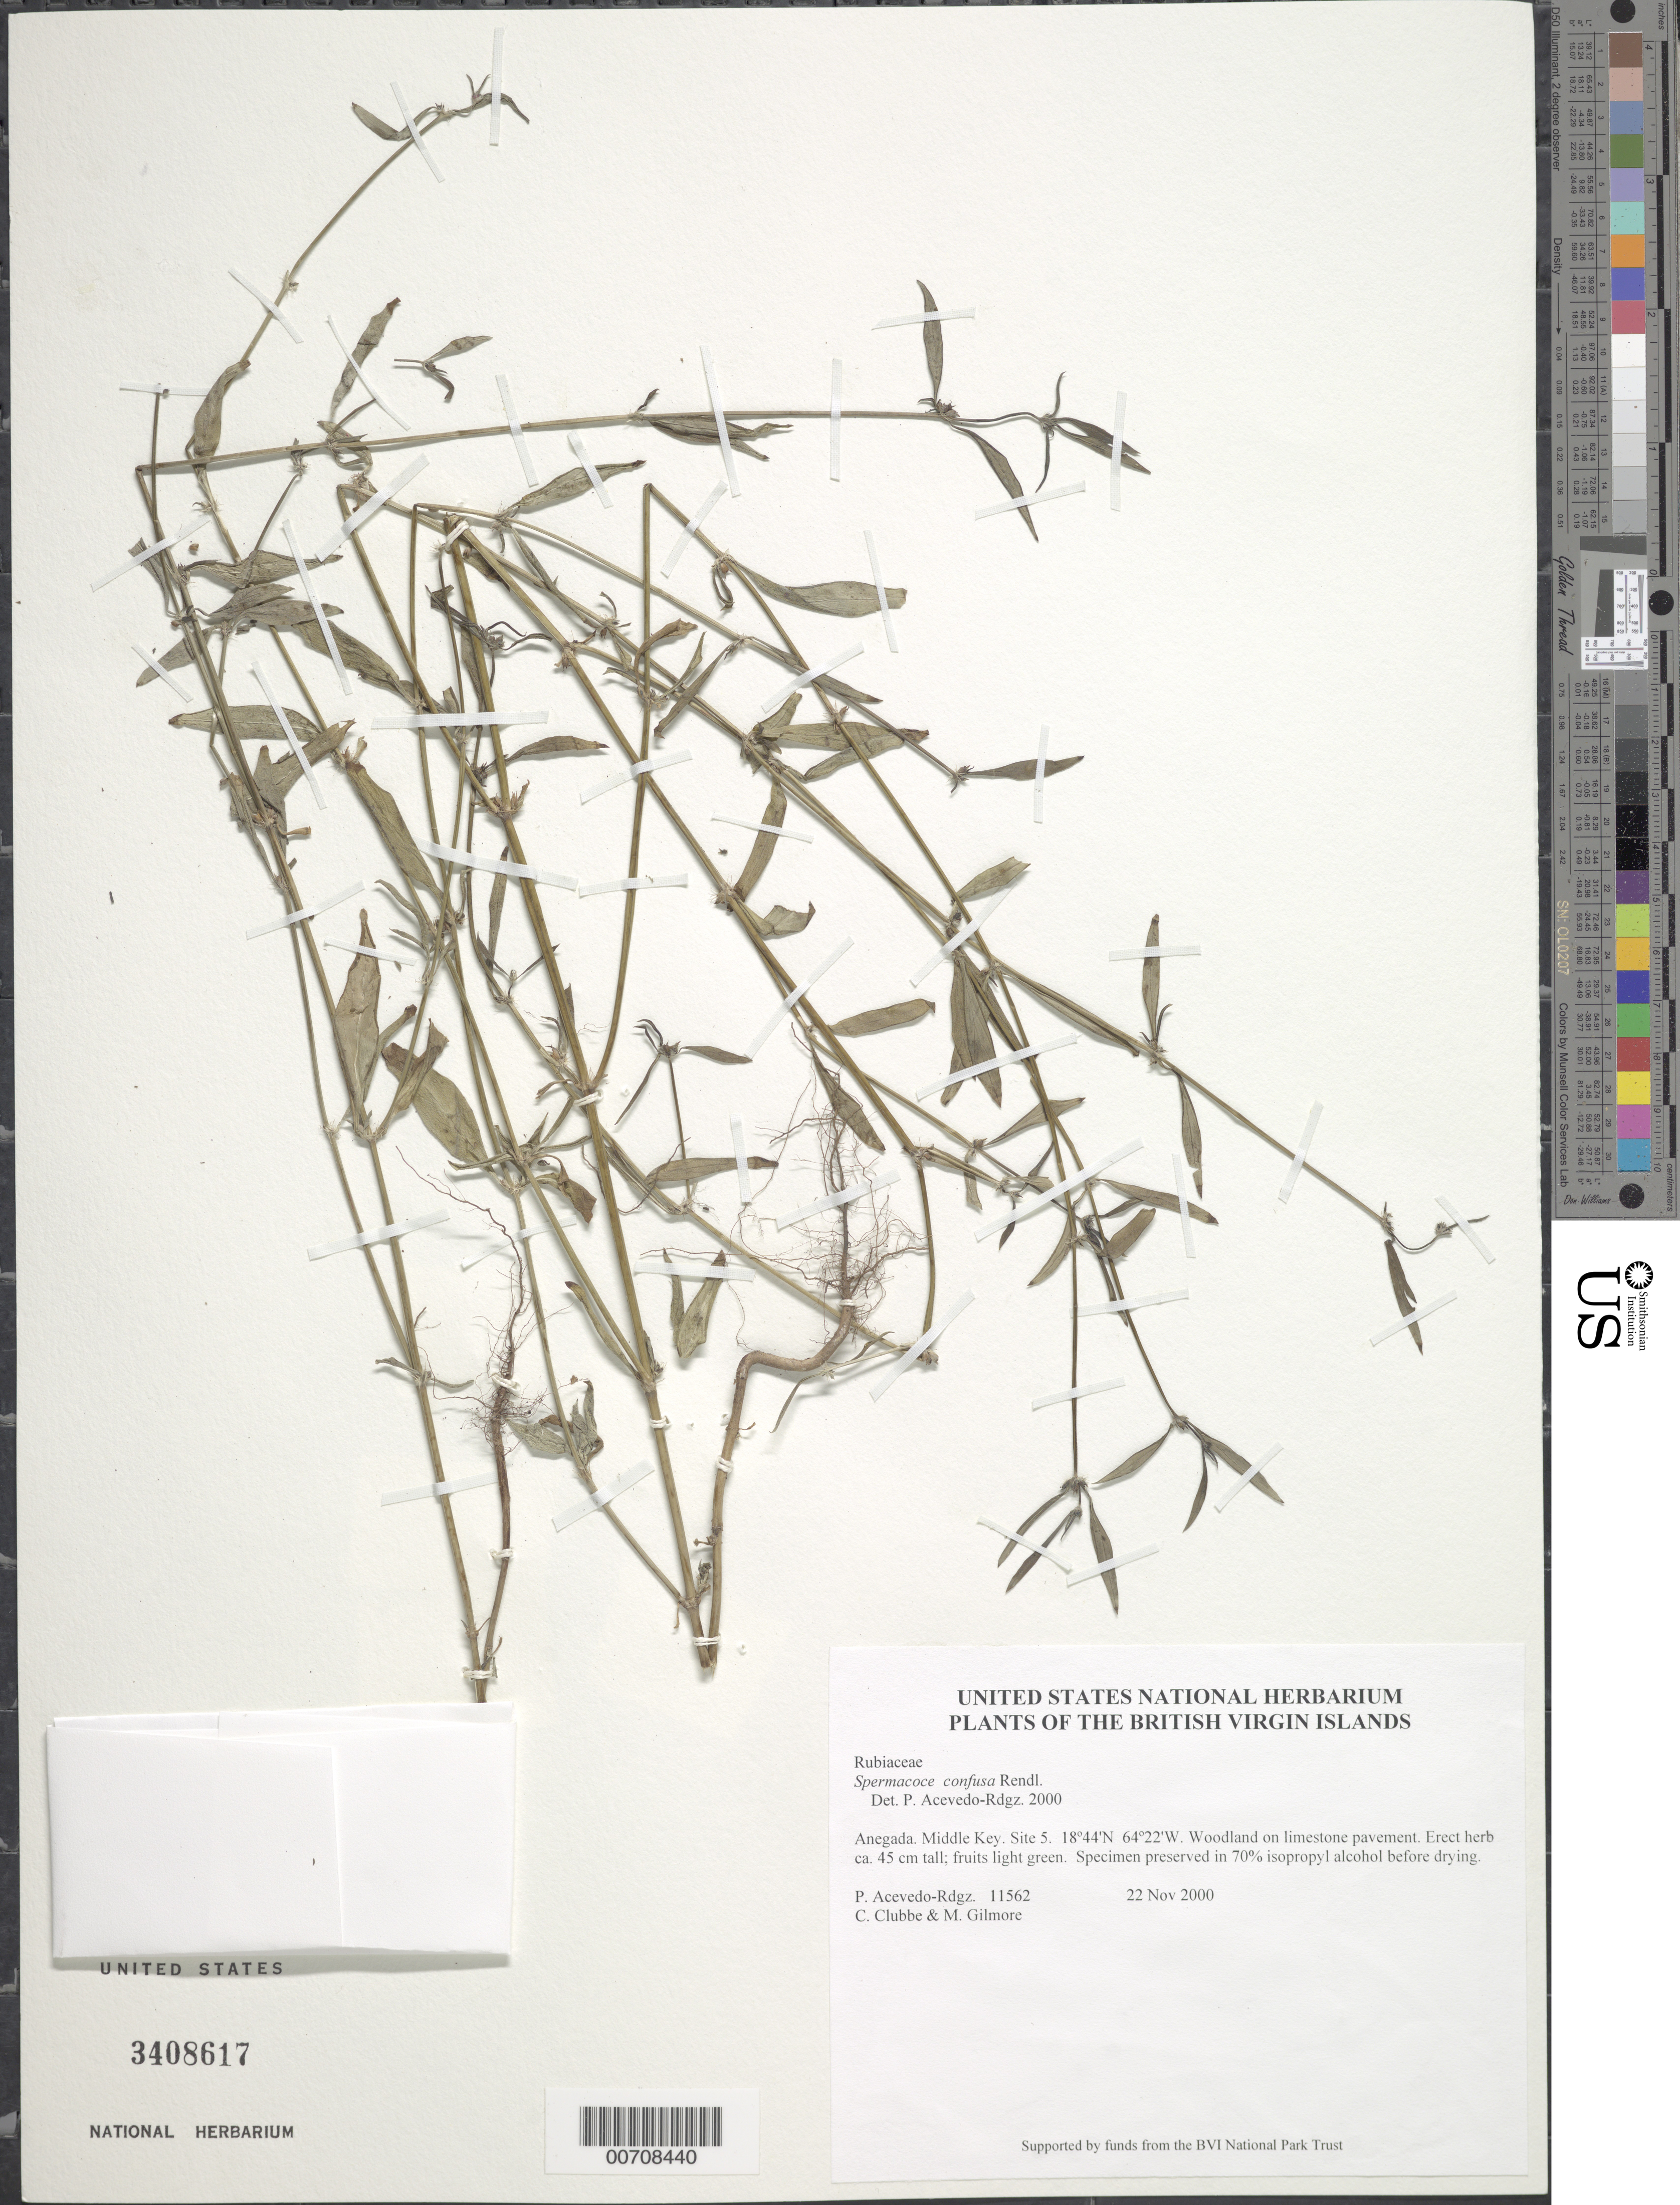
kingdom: Plantae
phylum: Tracheophyta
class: Magnoliopsida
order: Gentianales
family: Rubiaceae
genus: Spermacoce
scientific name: Spermacoce confusa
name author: Rendle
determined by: Acevedo-Rodríguez, P., (BOT), Smithsonian Institution - National Museum of Natural History (UNITED STATES)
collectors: P. Acevedo-Rodr., C. Clubbe & M. Gilmore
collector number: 11562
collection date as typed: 22 Nov 2000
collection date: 2000-11-22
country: British Virgin Islands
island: Anegada I.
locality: Middle Key. Site 5.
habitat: Woodland on limestone pavement.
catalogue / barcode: US 3408617